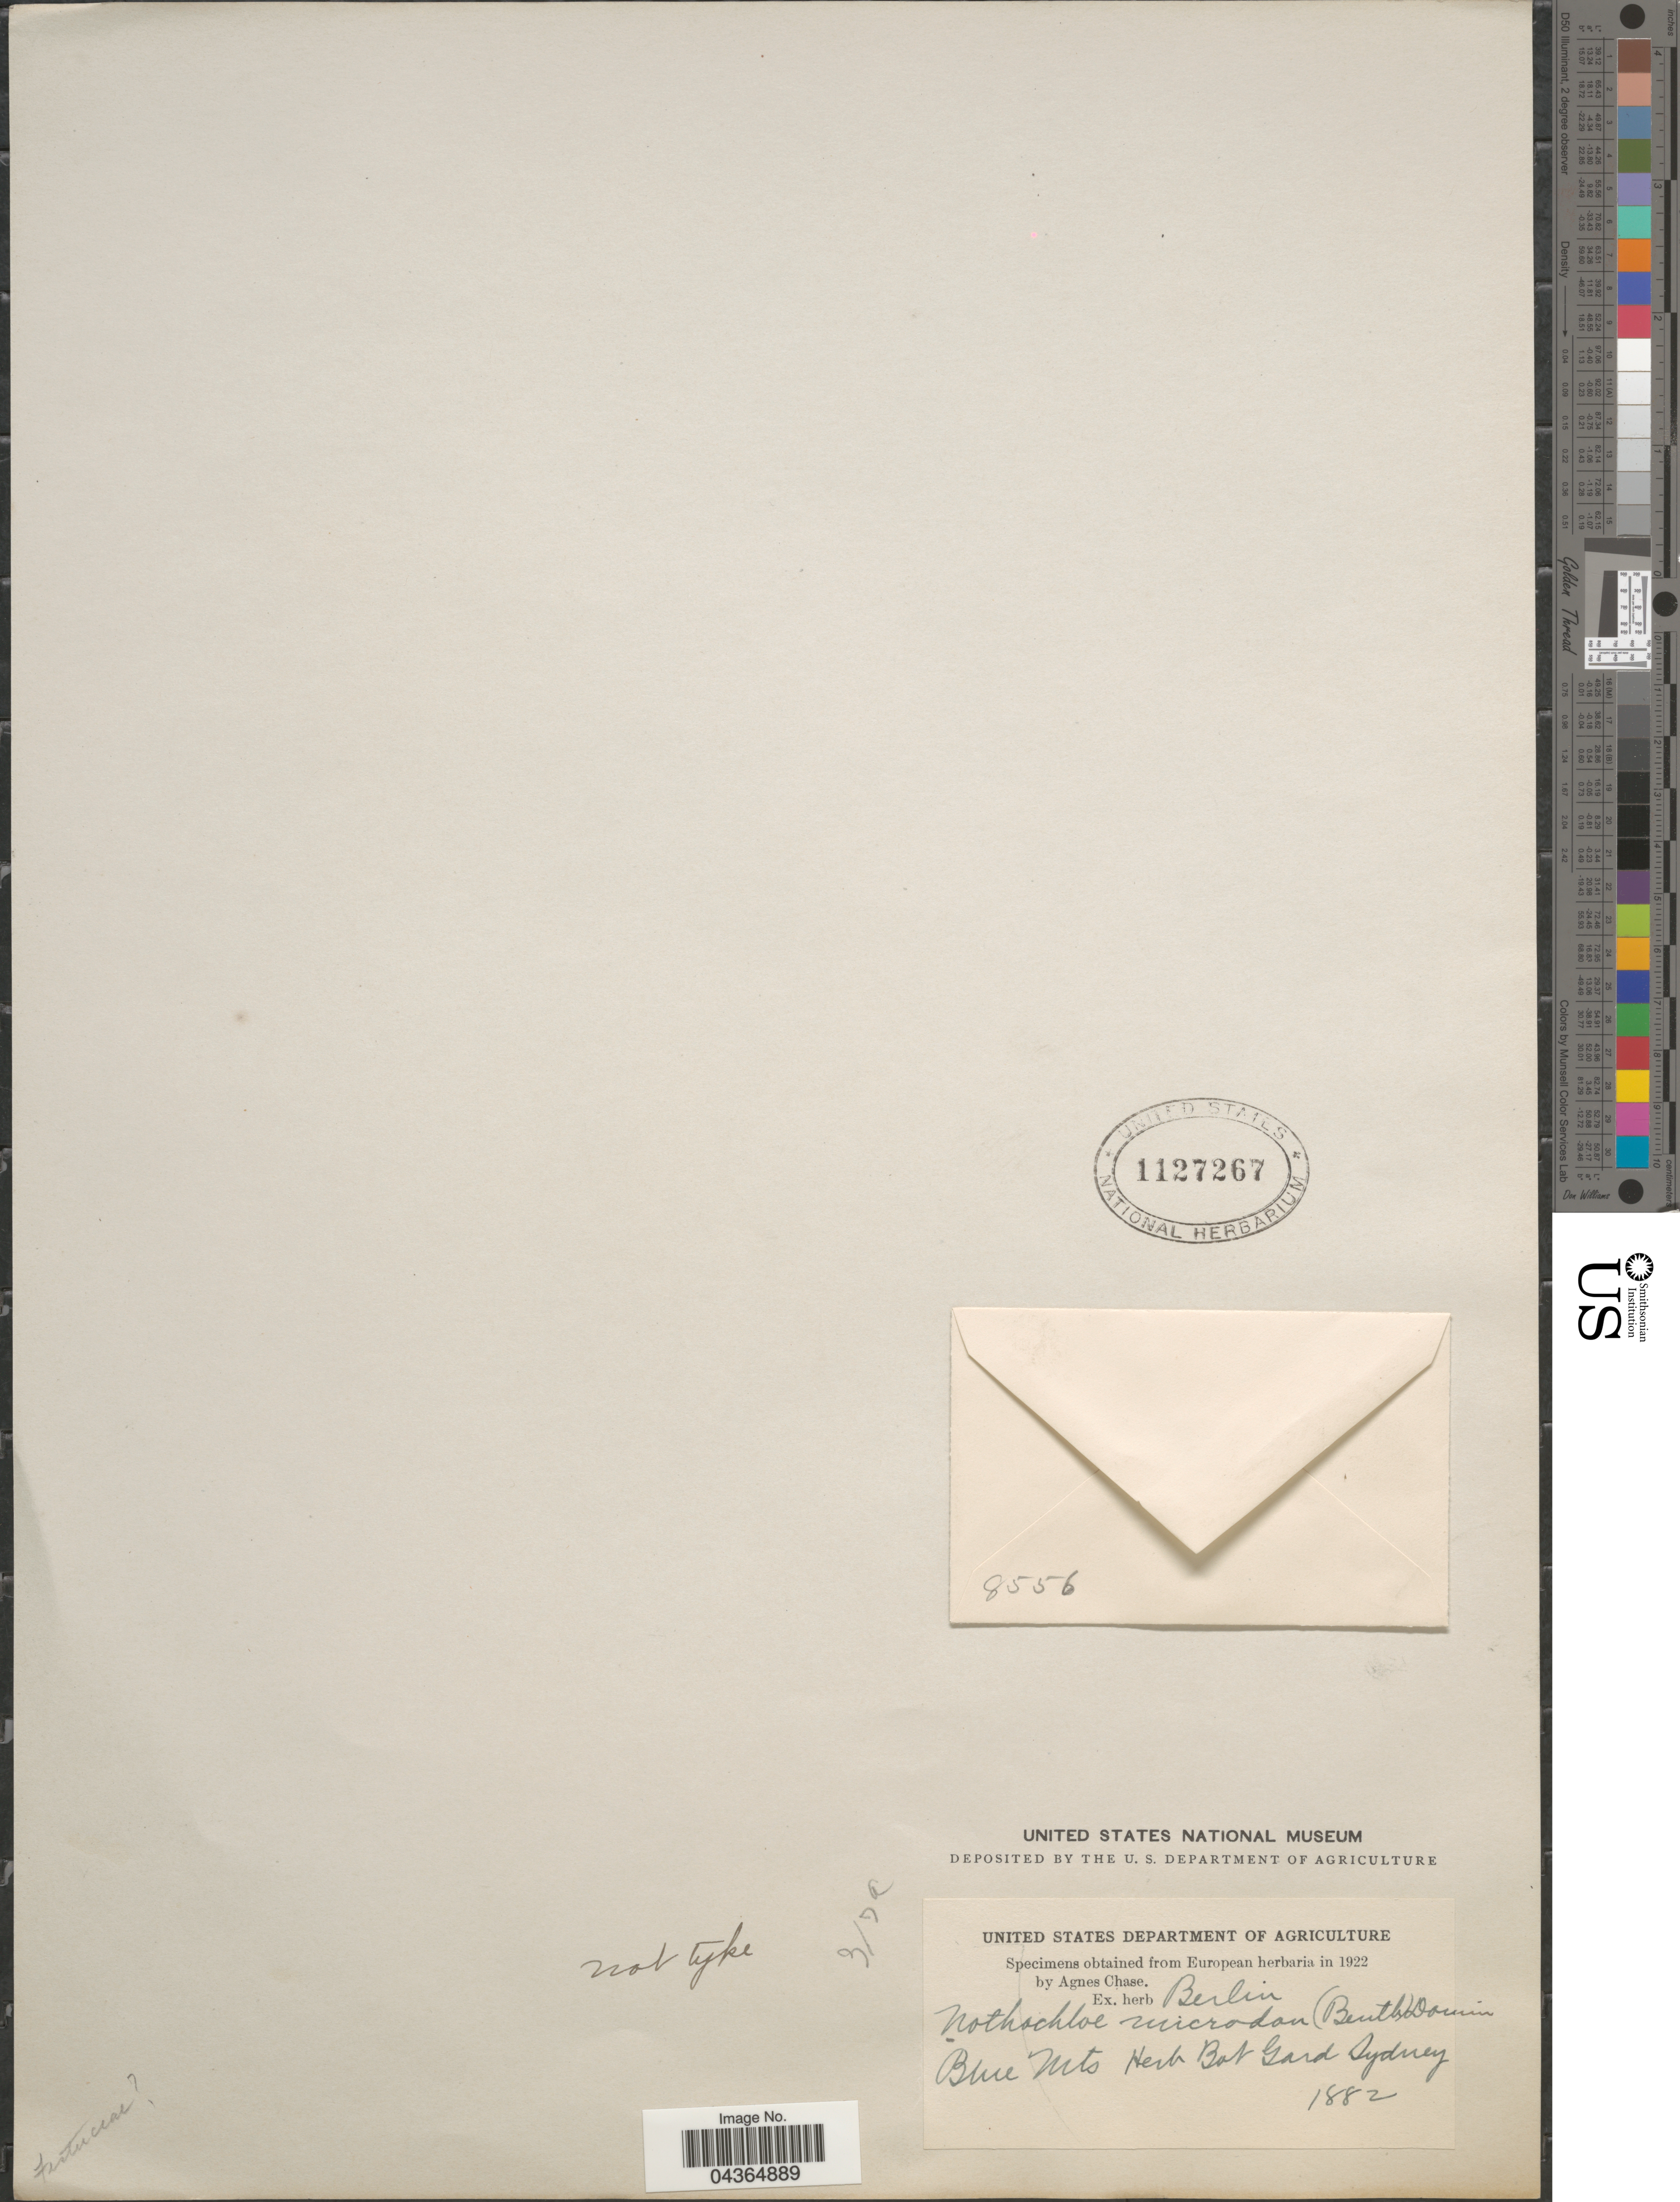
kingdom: Plantae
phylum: Tracheophyta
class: Liliopsida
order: Poales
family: Poaceae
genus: Notochloe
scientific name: Notochloe microdon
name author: (Benth.) Domin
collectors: ex herb. Berlin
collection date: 1882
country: Australia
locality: Blue Mts.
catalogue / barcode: US 1127267